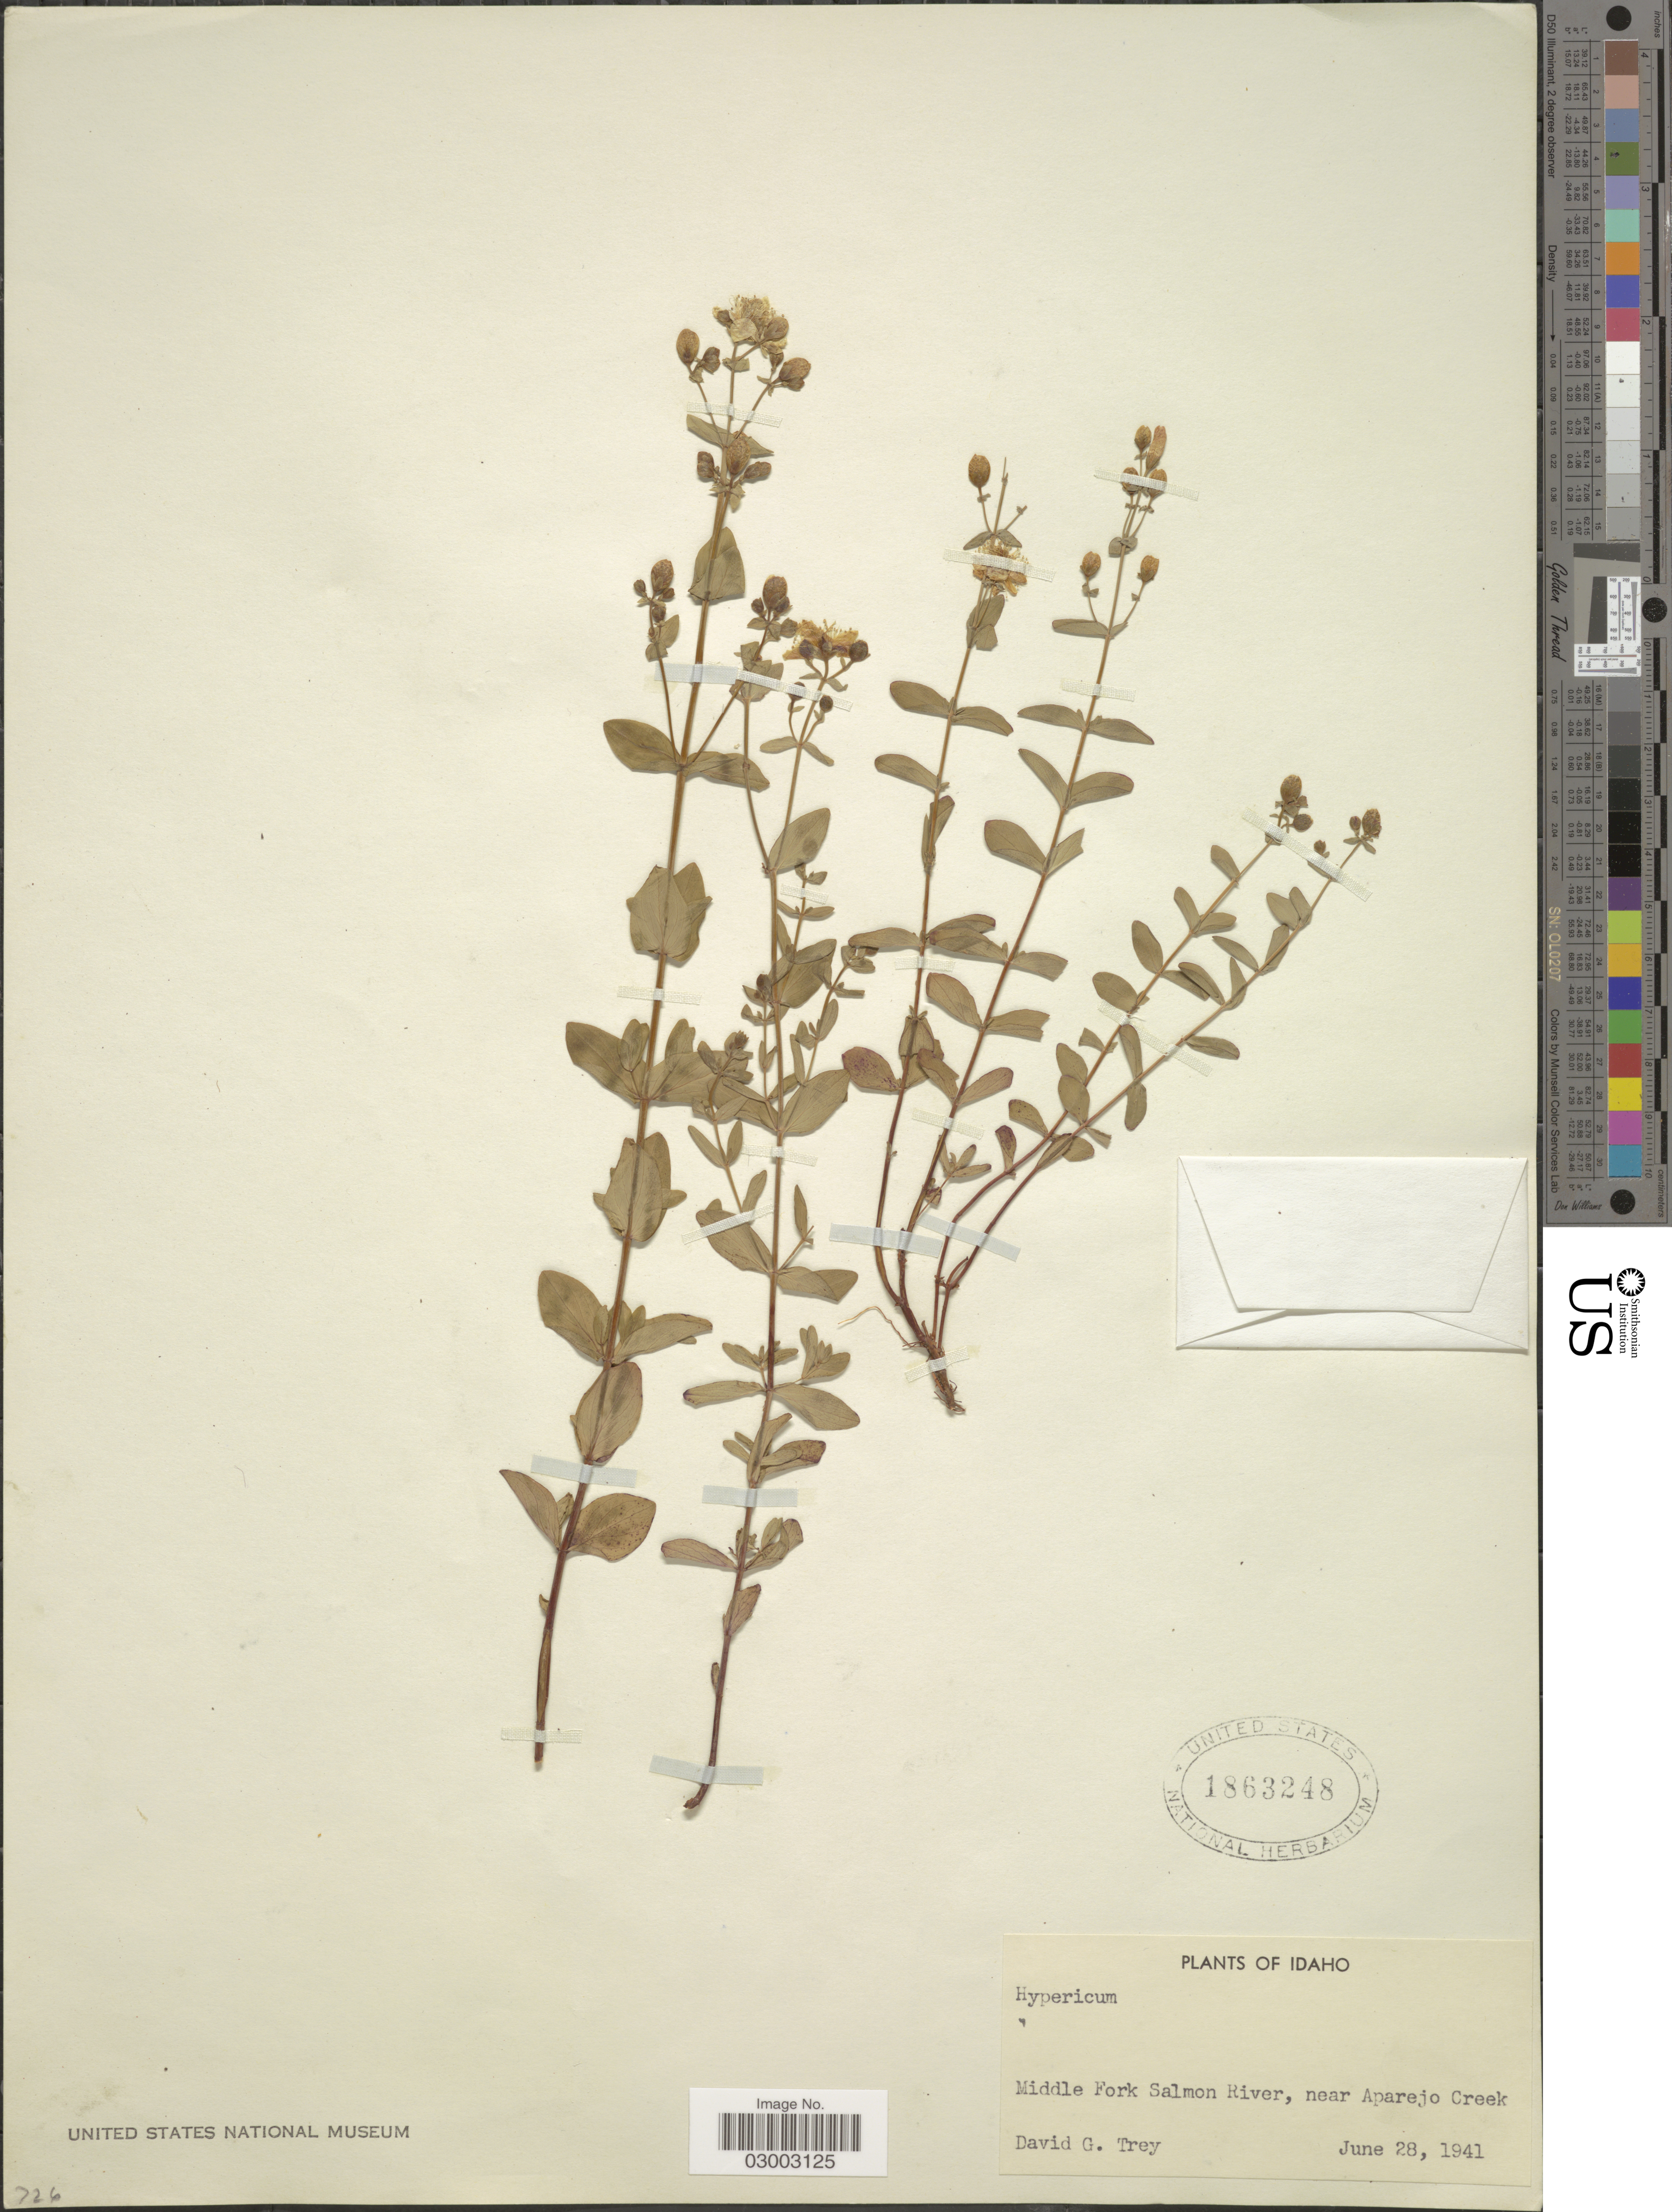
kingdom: Plantae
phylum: Tracheophyta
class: Magnoliopsida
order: Malpighiales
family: Hypericaceae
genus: Hypericum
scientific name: Hypericum sp.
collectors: D. Trey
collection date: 1941-06-28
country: United States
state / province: Idaho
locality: Middle Fork Salmon River, near Aparejo Creek.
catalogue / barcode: US 1863248